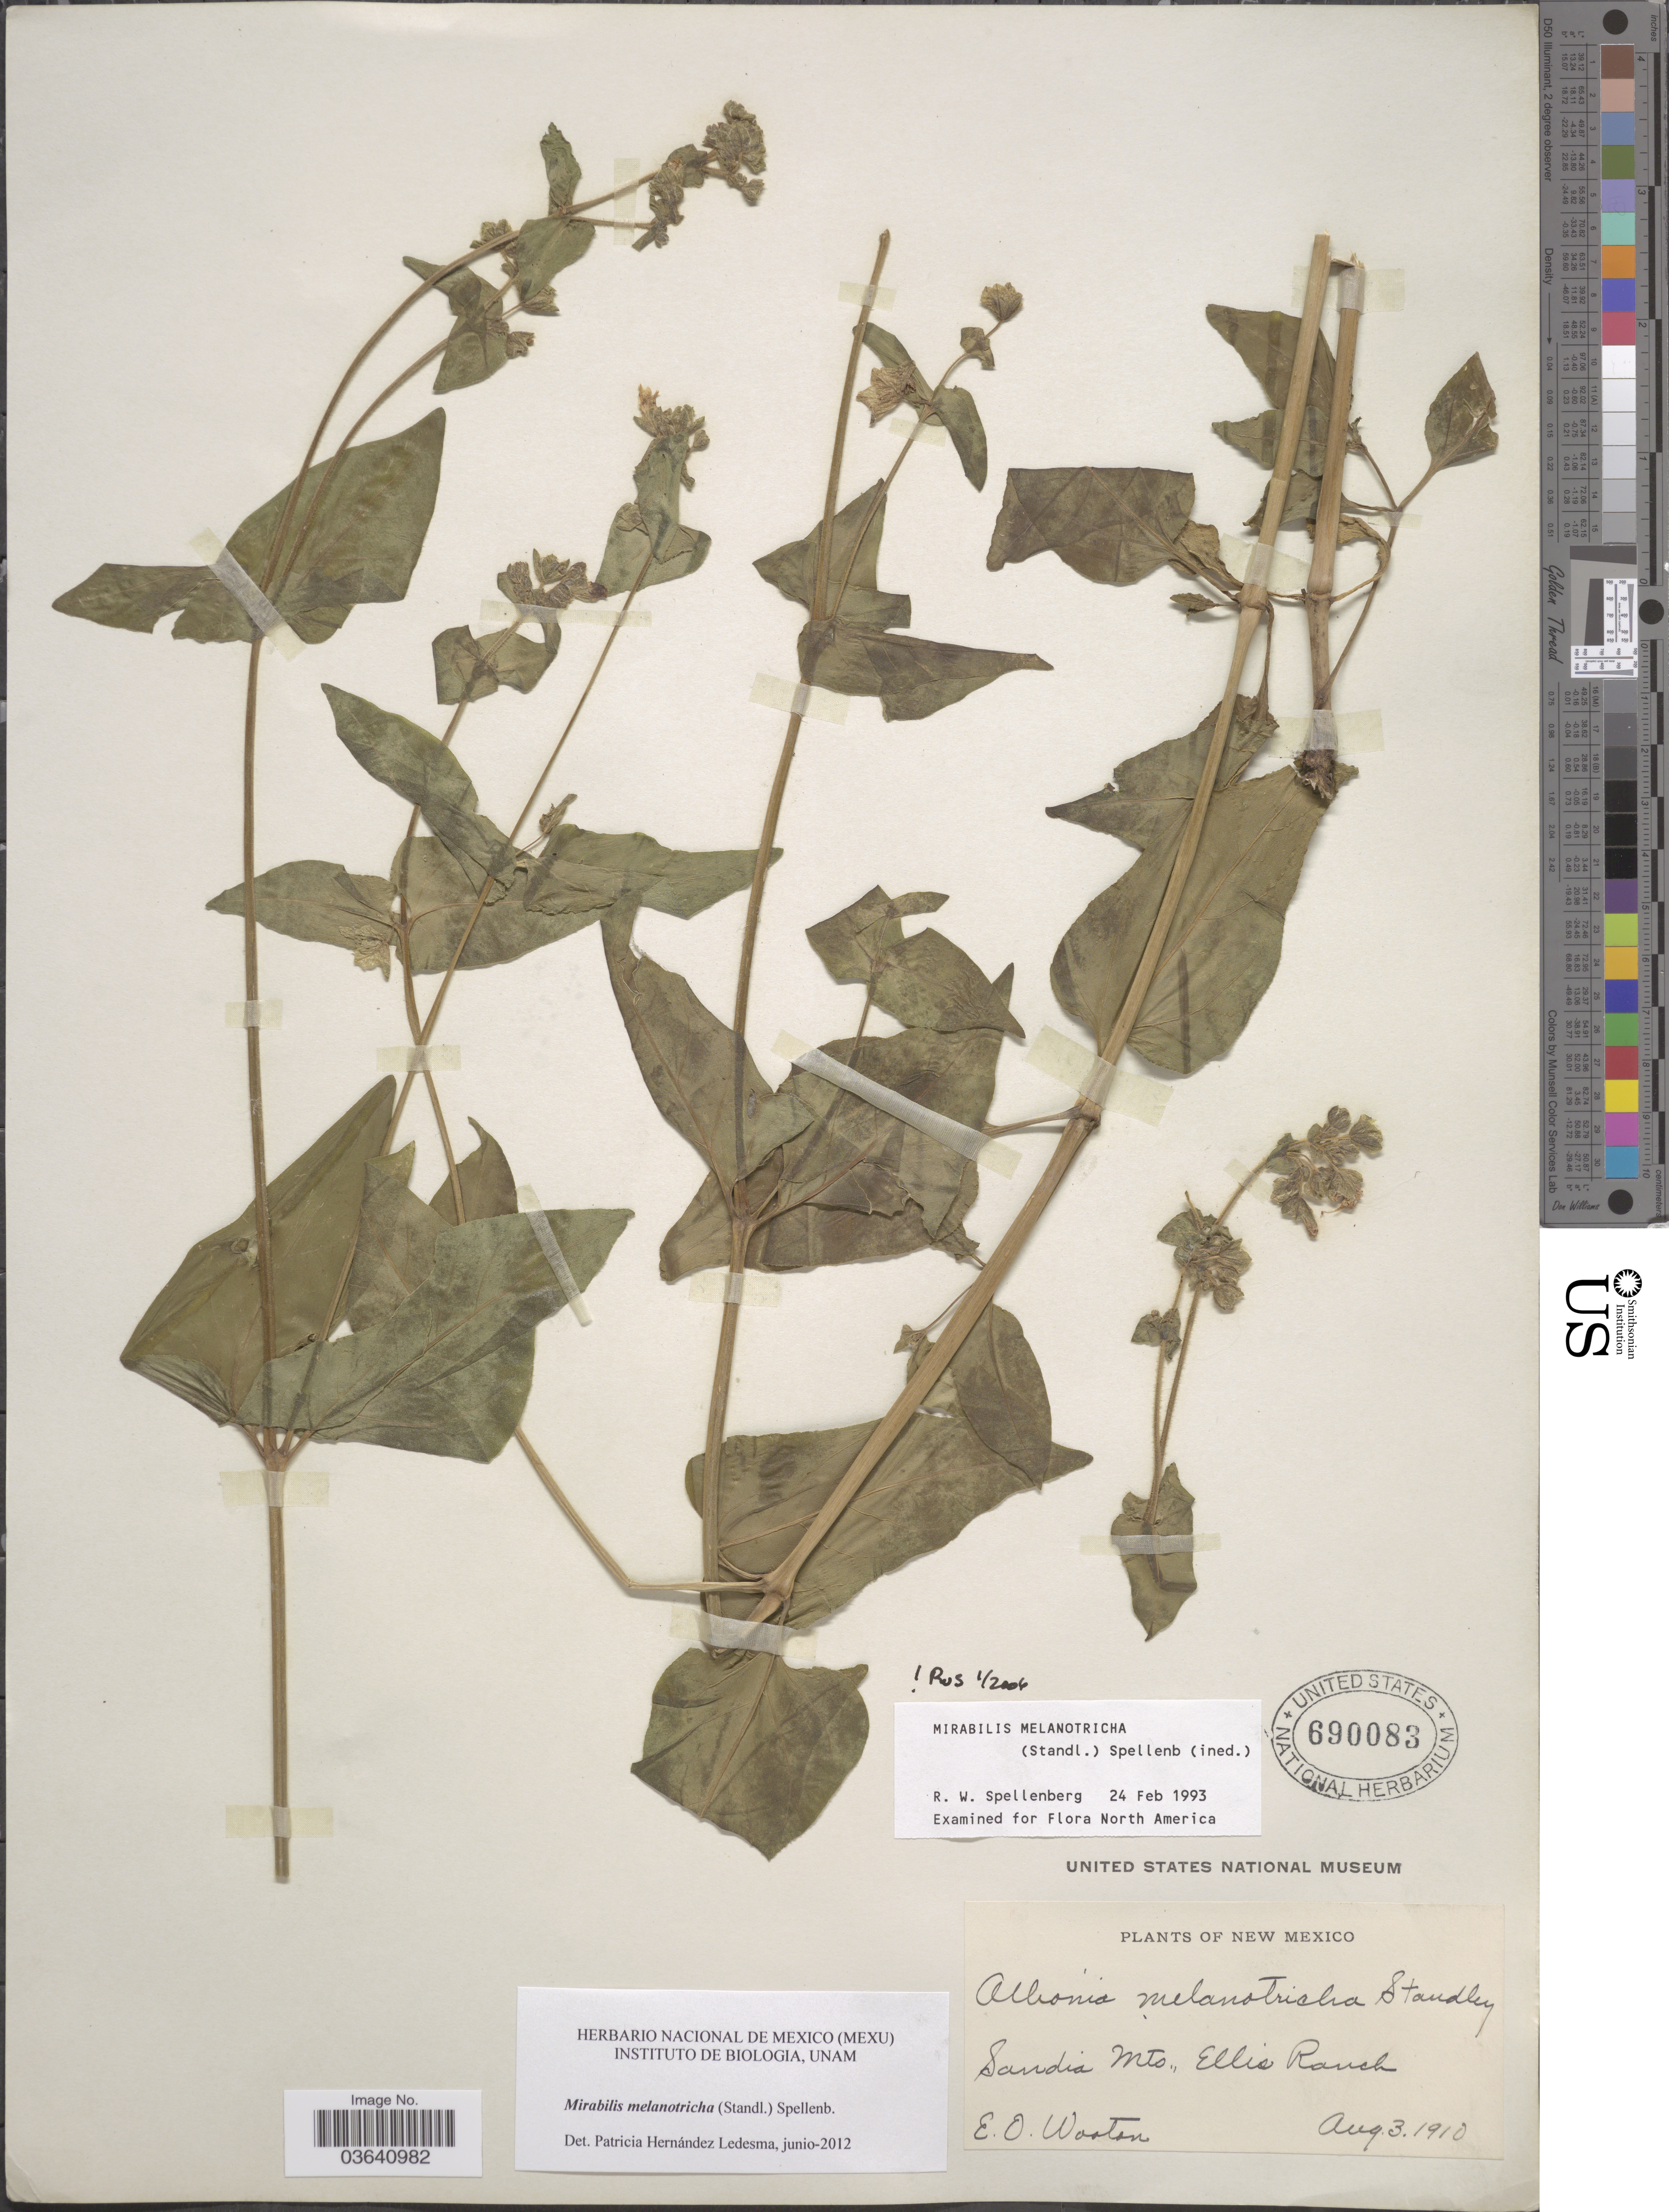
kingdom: Plantae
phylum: Tracheophyta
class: Magnoliopsida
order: Caryophyllales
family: Nyctaginaceae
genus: Mirabilis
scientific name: Mirabilis melanotricha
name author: (Standl.) Spellenb.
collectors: E. O. Wooton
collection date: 1910-08-03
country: United States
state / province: New Mexico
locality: Sandia Mts., Ellis Ranch.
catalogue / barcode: US 690083